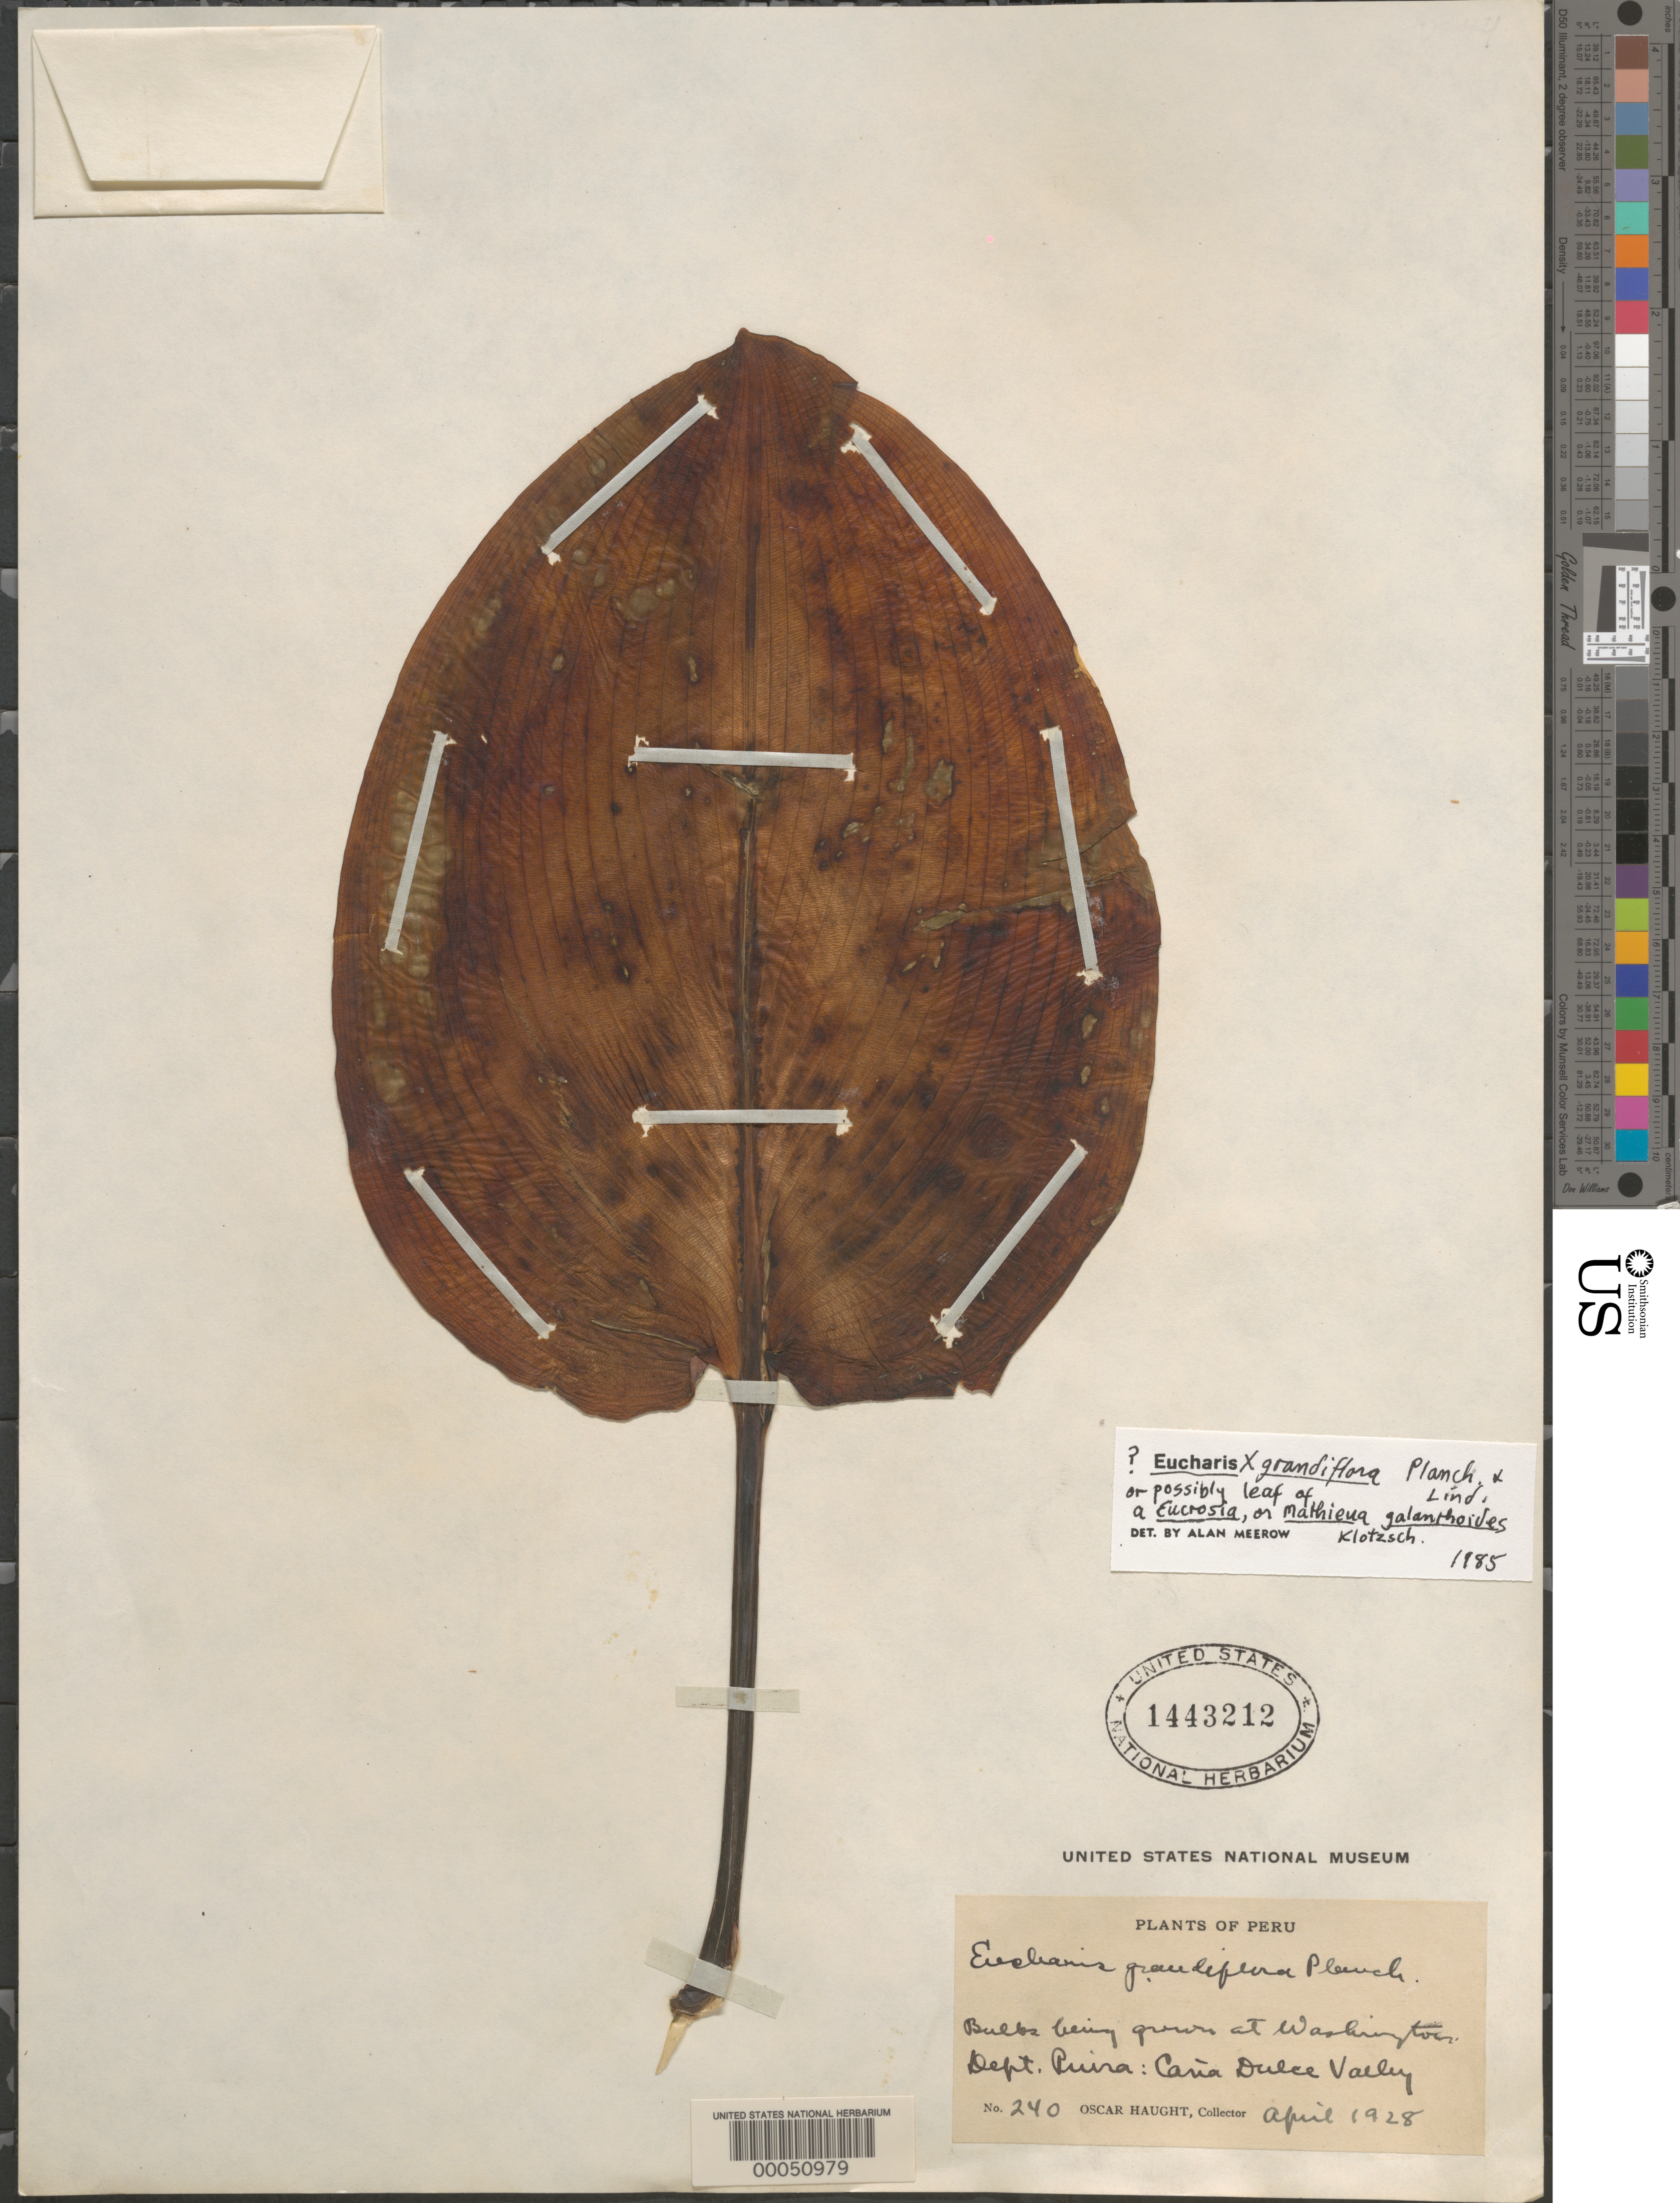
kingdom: Plantae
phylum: Tracheophyta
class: Liliopsida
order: Asparagales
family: Amaryllidaceae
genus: Eucharis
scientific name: Eucharis grandiflora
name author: Planch. & B.L. Linden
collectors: O. L. Haught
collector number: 240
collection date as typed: Apr 1928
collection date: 1928-04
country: Peru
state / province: Piura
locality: Cana dulce valley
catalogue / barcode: US 1443212